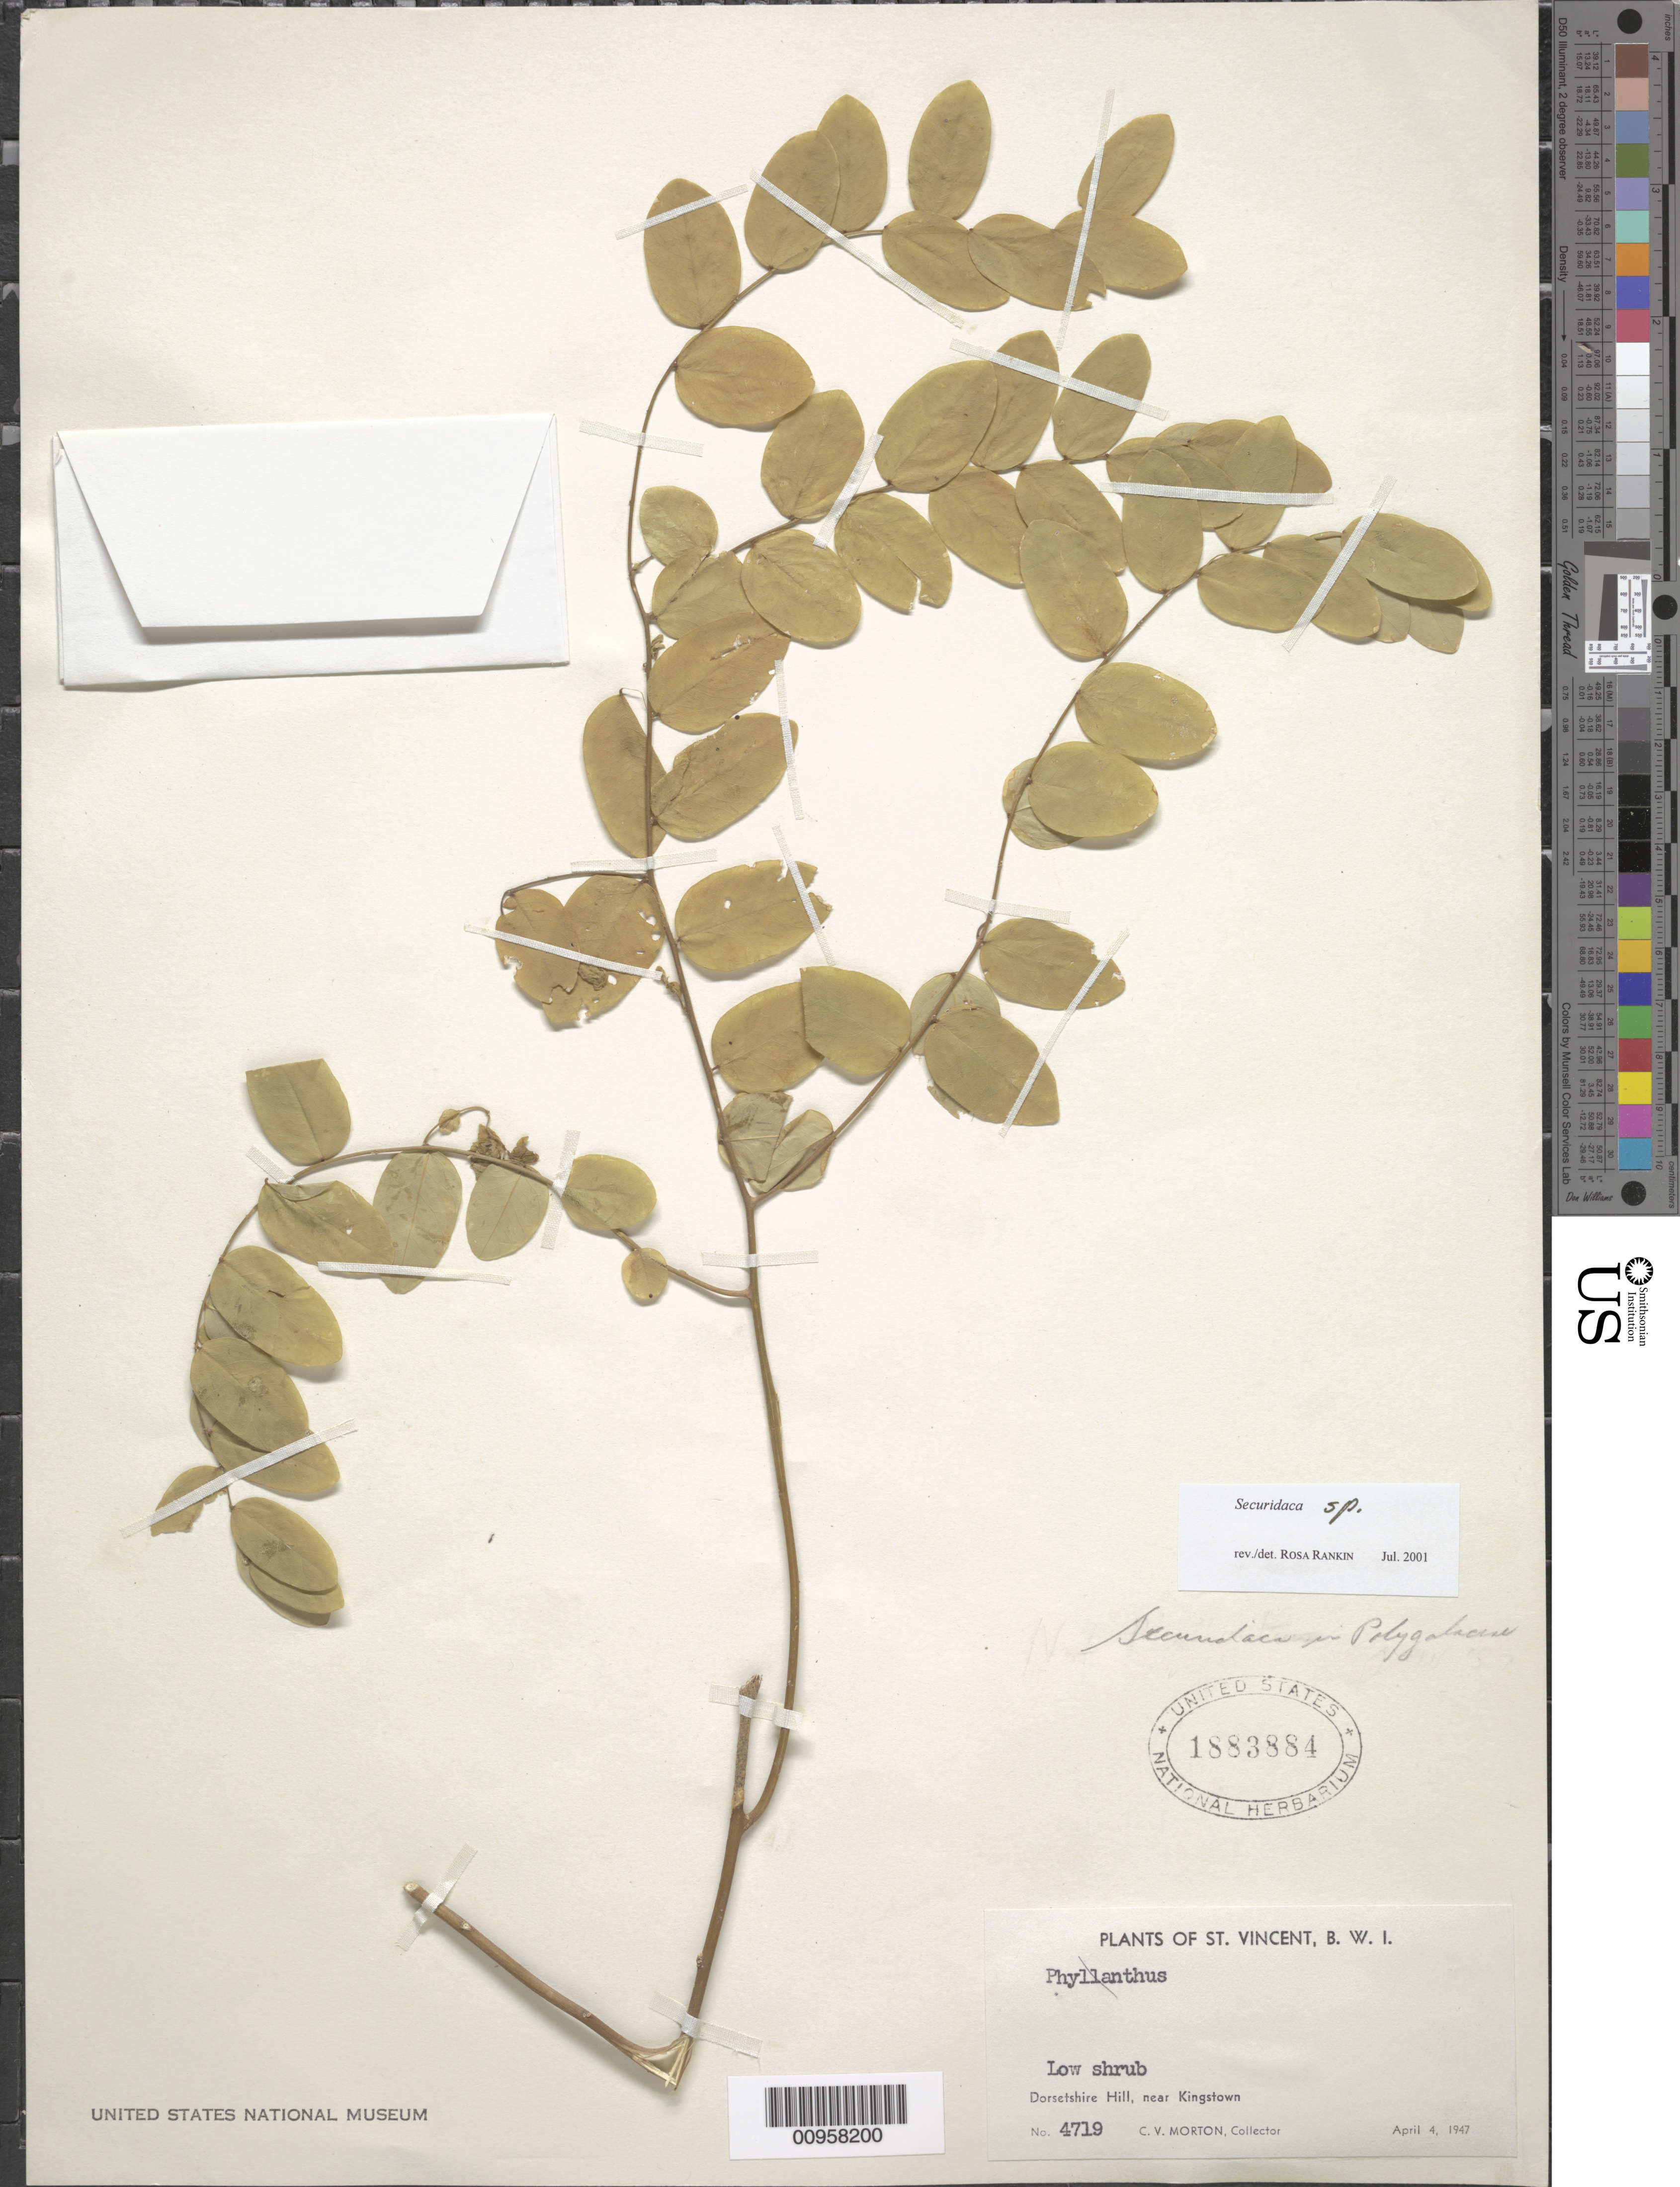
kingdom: Plantae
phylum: Tracheophyta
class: Magnoliopsida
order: Fabales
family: Polygalaceae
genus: Securidaca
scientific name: Securidaca sp.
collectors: C. V. Morton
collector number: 4719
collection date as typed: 04 Apr 1947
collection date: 1947-04-04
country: St. Vincent - Grenadines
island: St. Vincent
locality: Dorsetshire Hill, near Kingstown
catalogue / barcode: US 1883884